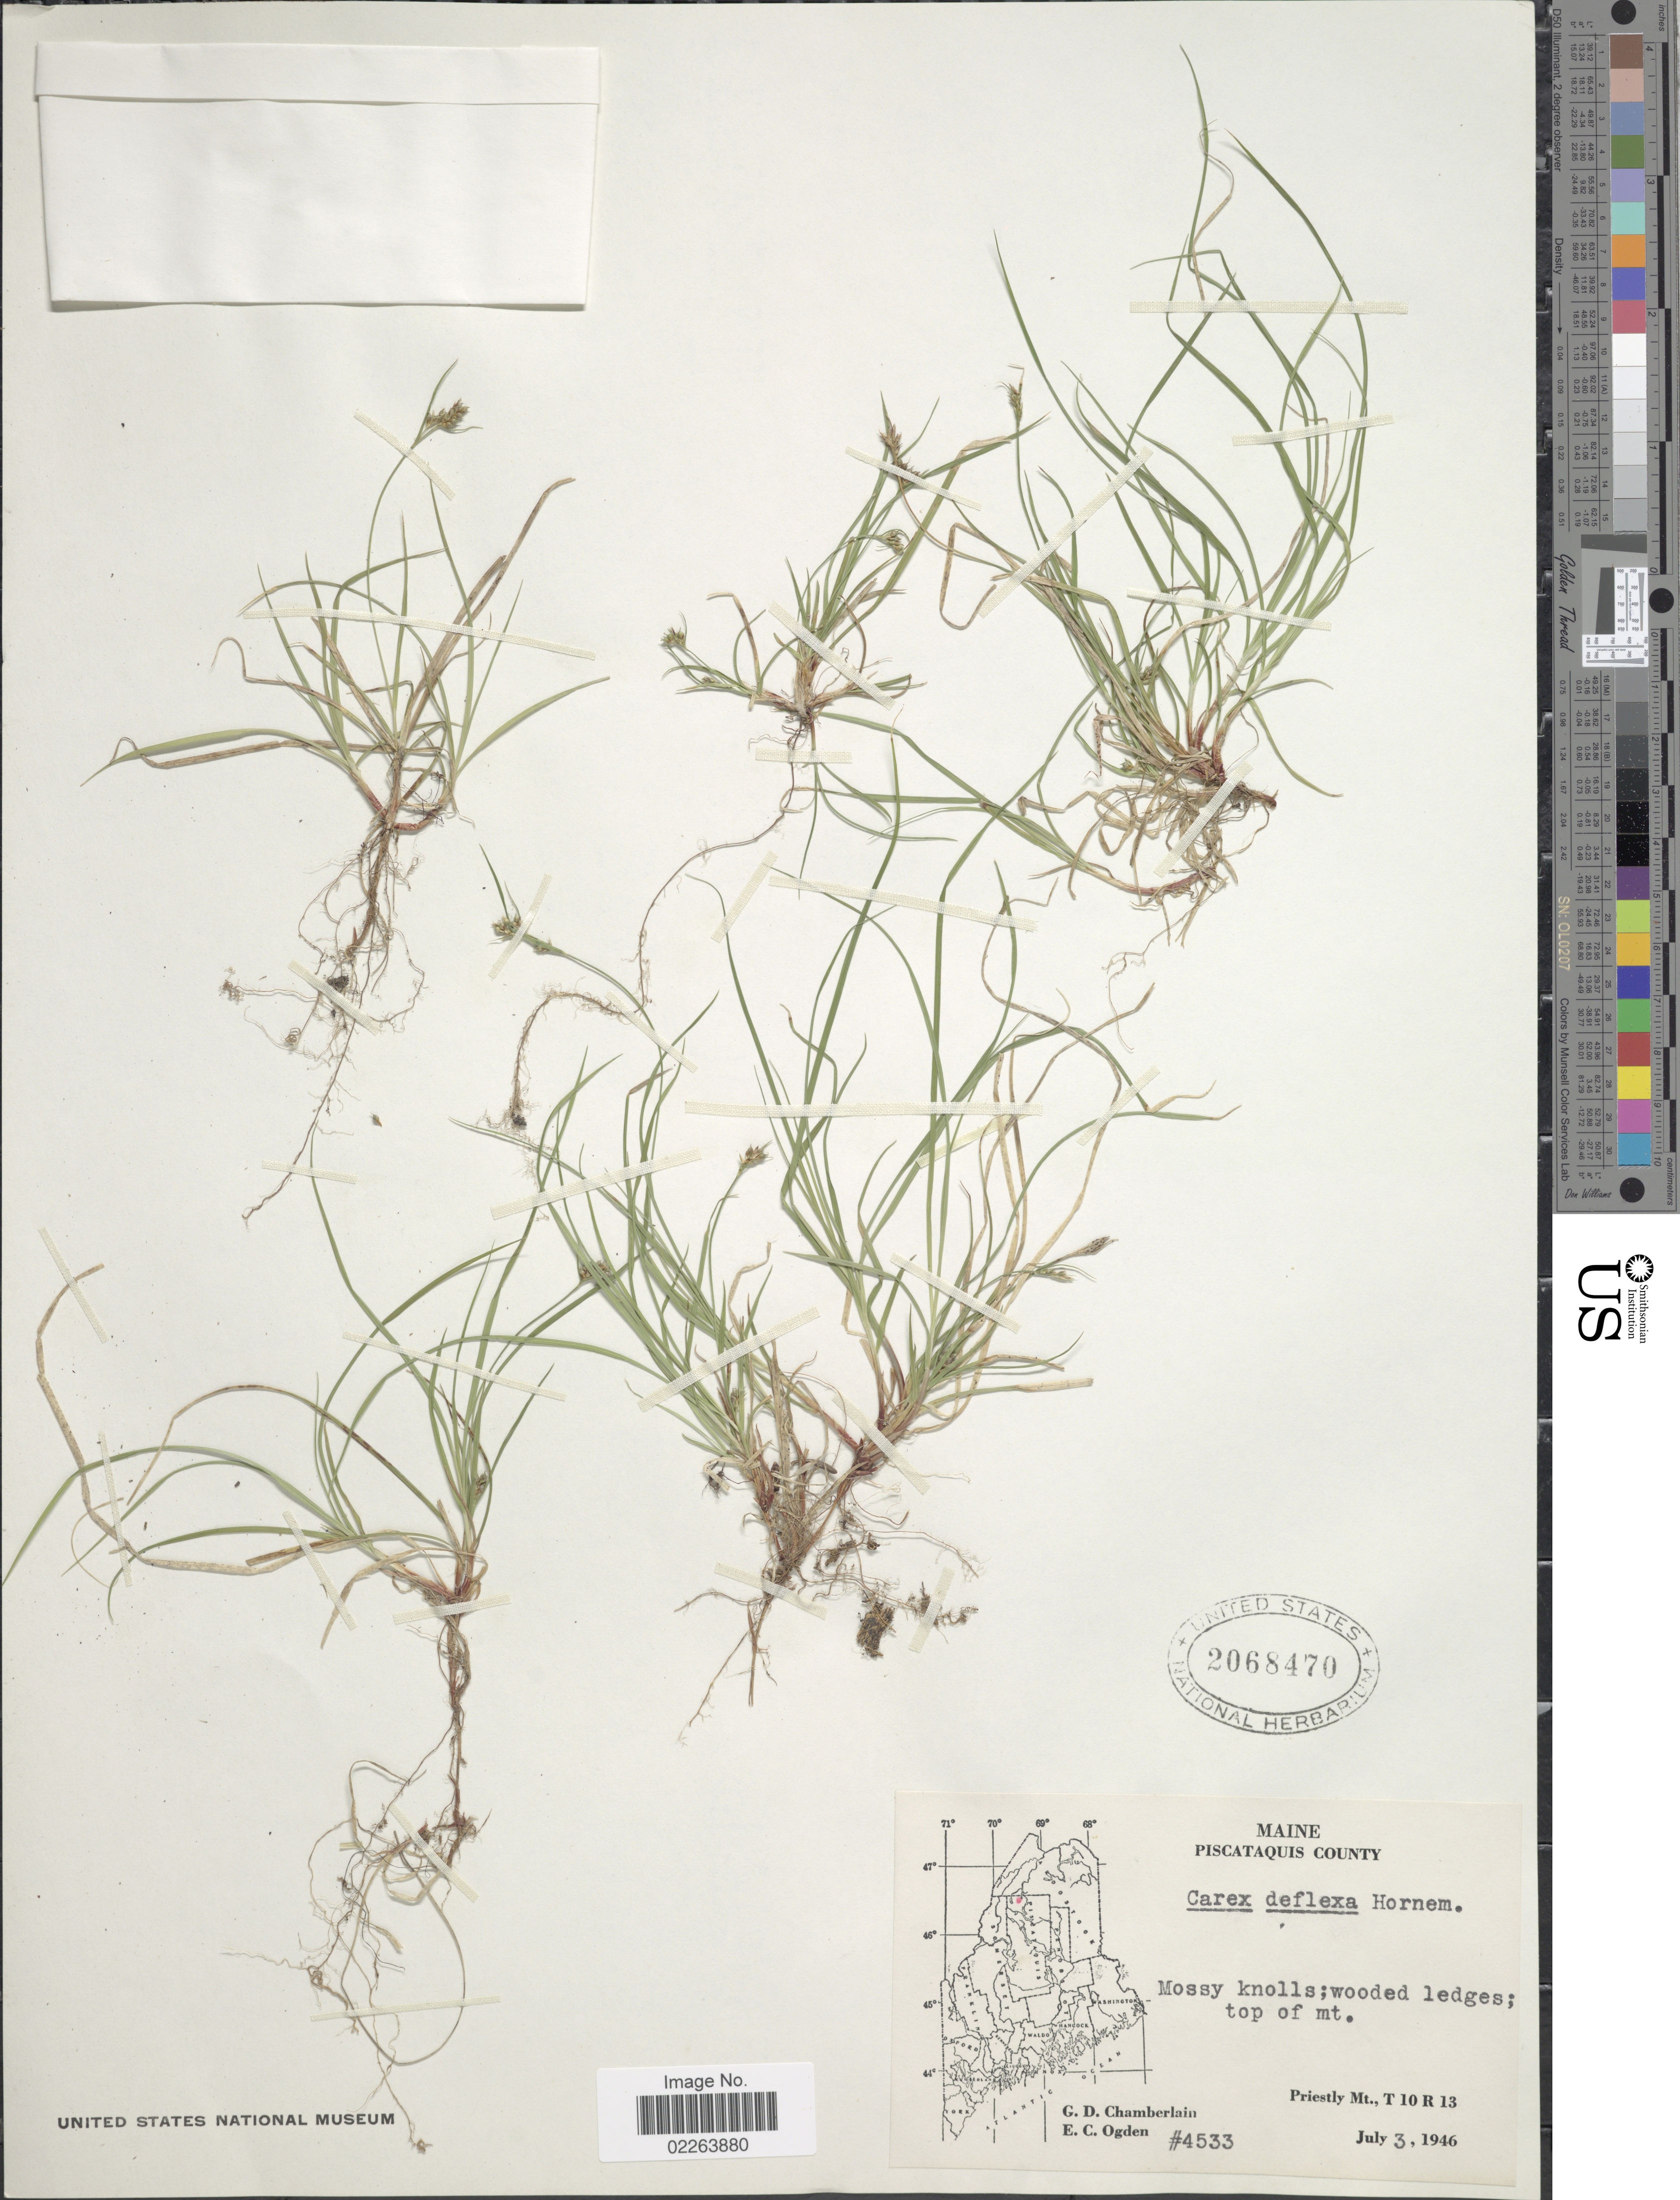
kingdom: Plantae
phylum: Tracheophyta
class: Liliopsida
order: Poales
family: Cyperaceae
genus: Carex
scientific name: Carex deflexa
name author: Hornem.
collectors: G. D. Chamberlain & E. Ogden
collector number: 4533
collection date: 1946-07-03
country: United States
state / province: Maine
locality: Piscataquis County, Mossy knolls; wooded ledges; top of mt. Priestly Mt., T 10 R 13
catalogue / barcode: US 2068470